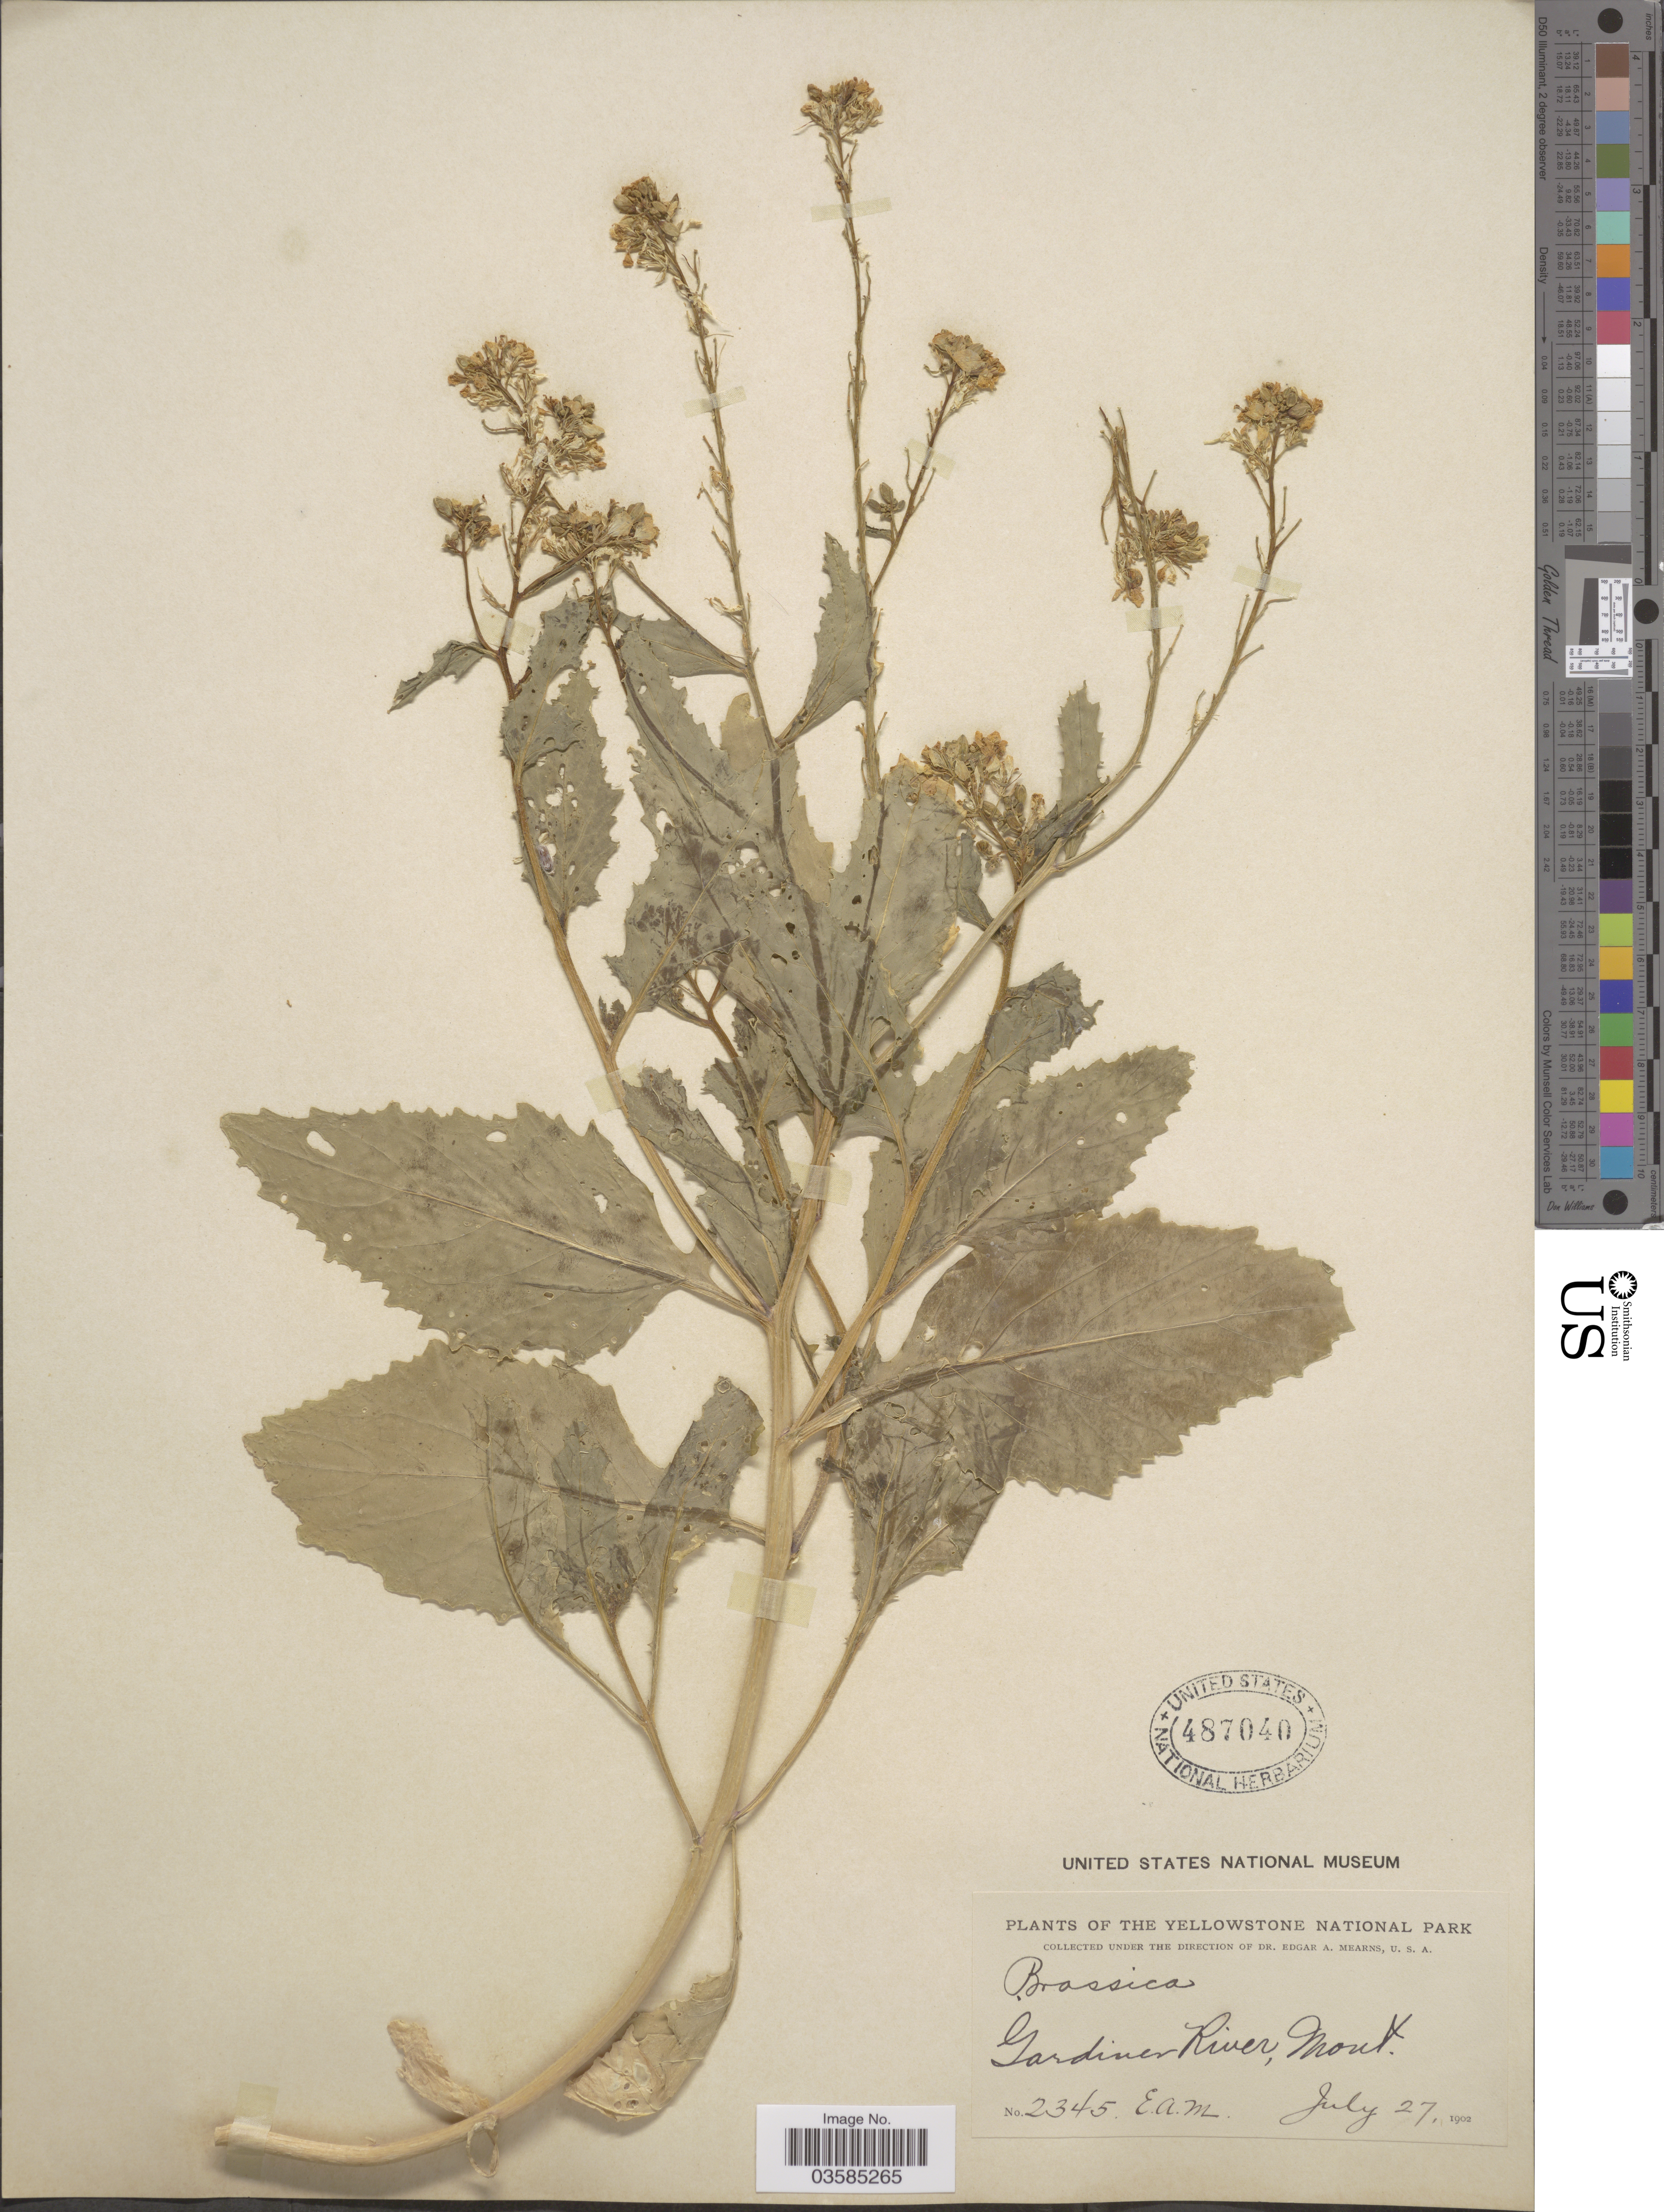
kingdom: Plantae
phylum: Tracheophyta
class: Magnoliopsida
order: Brassicales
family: Brassicaceae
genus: Brassica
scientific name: Brassica sp.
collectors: ex herb. Edgar A. Mearns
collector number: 2345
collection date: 1902-07-27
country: United States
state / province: Montana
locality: Yellowstone National Park. Gardiner River, Mont.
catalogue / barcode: US 487040